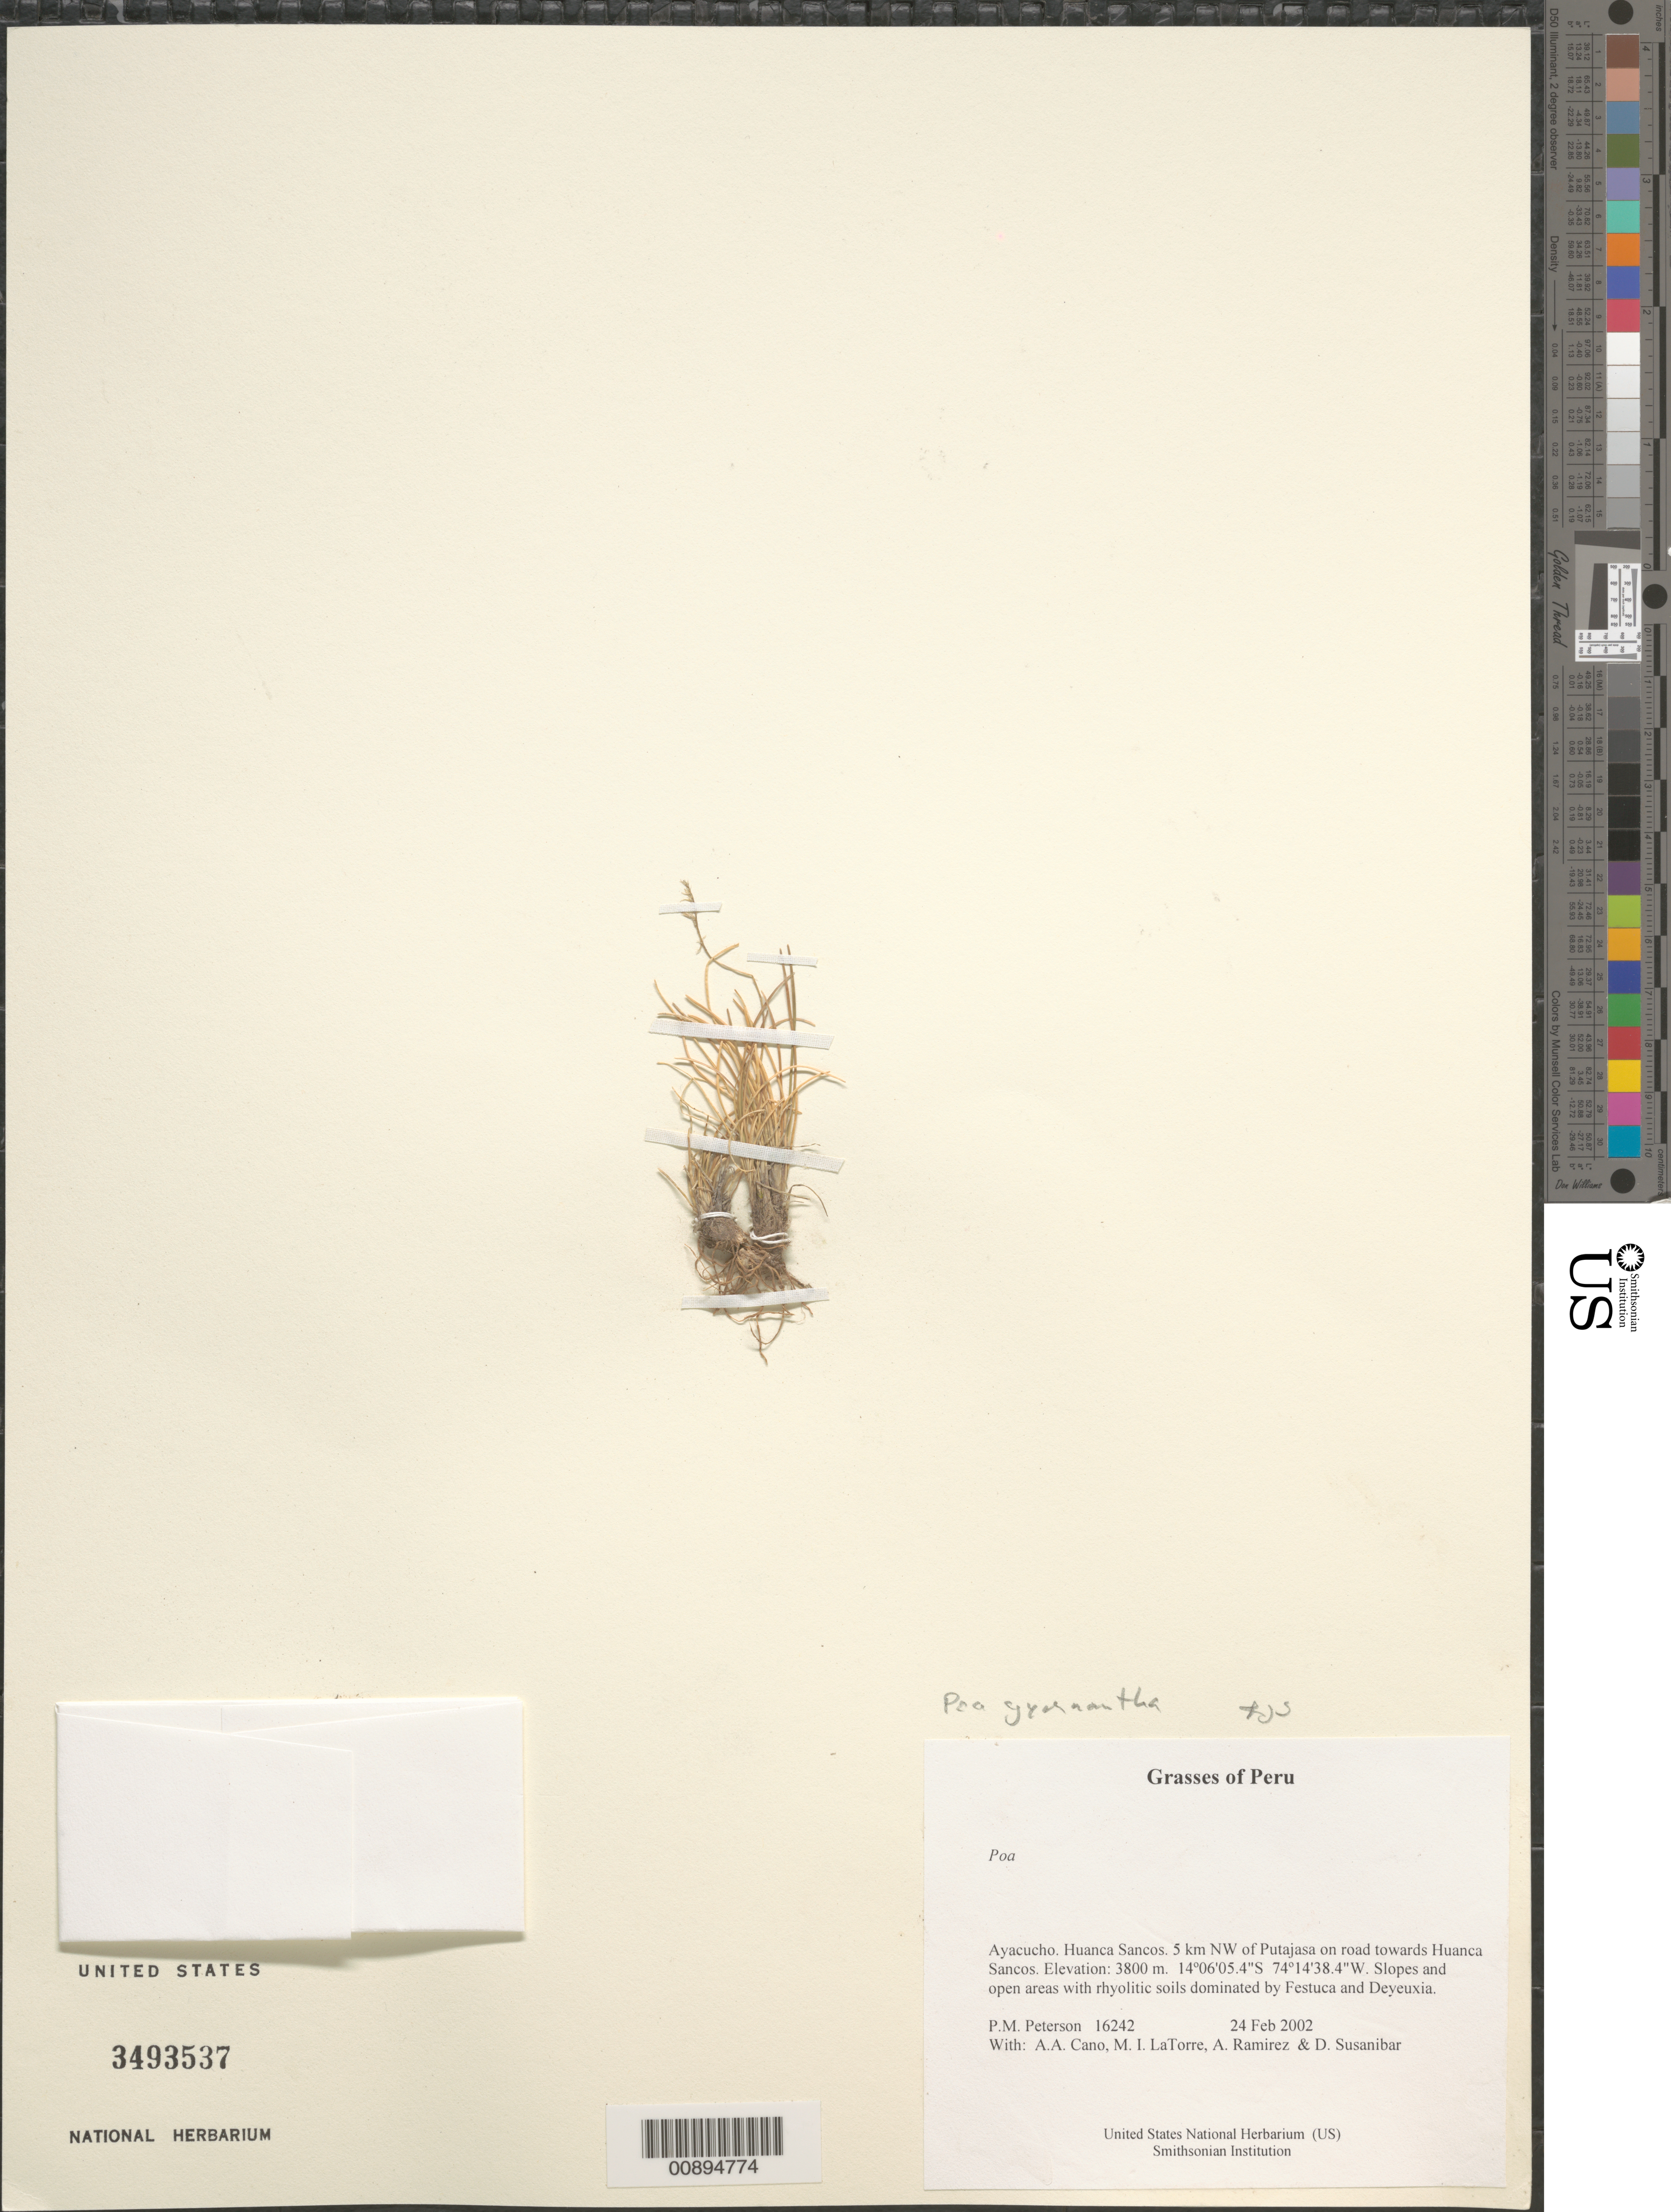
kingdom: Plantae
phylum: Tracheophyta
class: Liliopsida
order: Poales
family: Poaceae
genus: Poa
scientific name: Poa gymnantha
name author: Pilg.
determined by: Soreng, Robert J., Research Associate (BOT), Smithsonian Institution - National Museum of Natural History (UNITED STATES)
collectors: P. M. Peterson, A. Cano, M. I. La Torre, A. Ramírez & D. Susanibar Cruz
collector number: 16242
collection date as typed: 24 Feb 2002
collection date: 2002-02-24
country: Peru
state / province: Ayacucho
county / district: Huanca Sancos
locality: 5 km NW of Putajasa on road towards Huanca Sancos.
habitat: Slopes and open areas with rhyolitic soils dominated by ~Festuca and Deyeuxia~.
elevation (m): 3800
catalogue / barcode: US 3493537